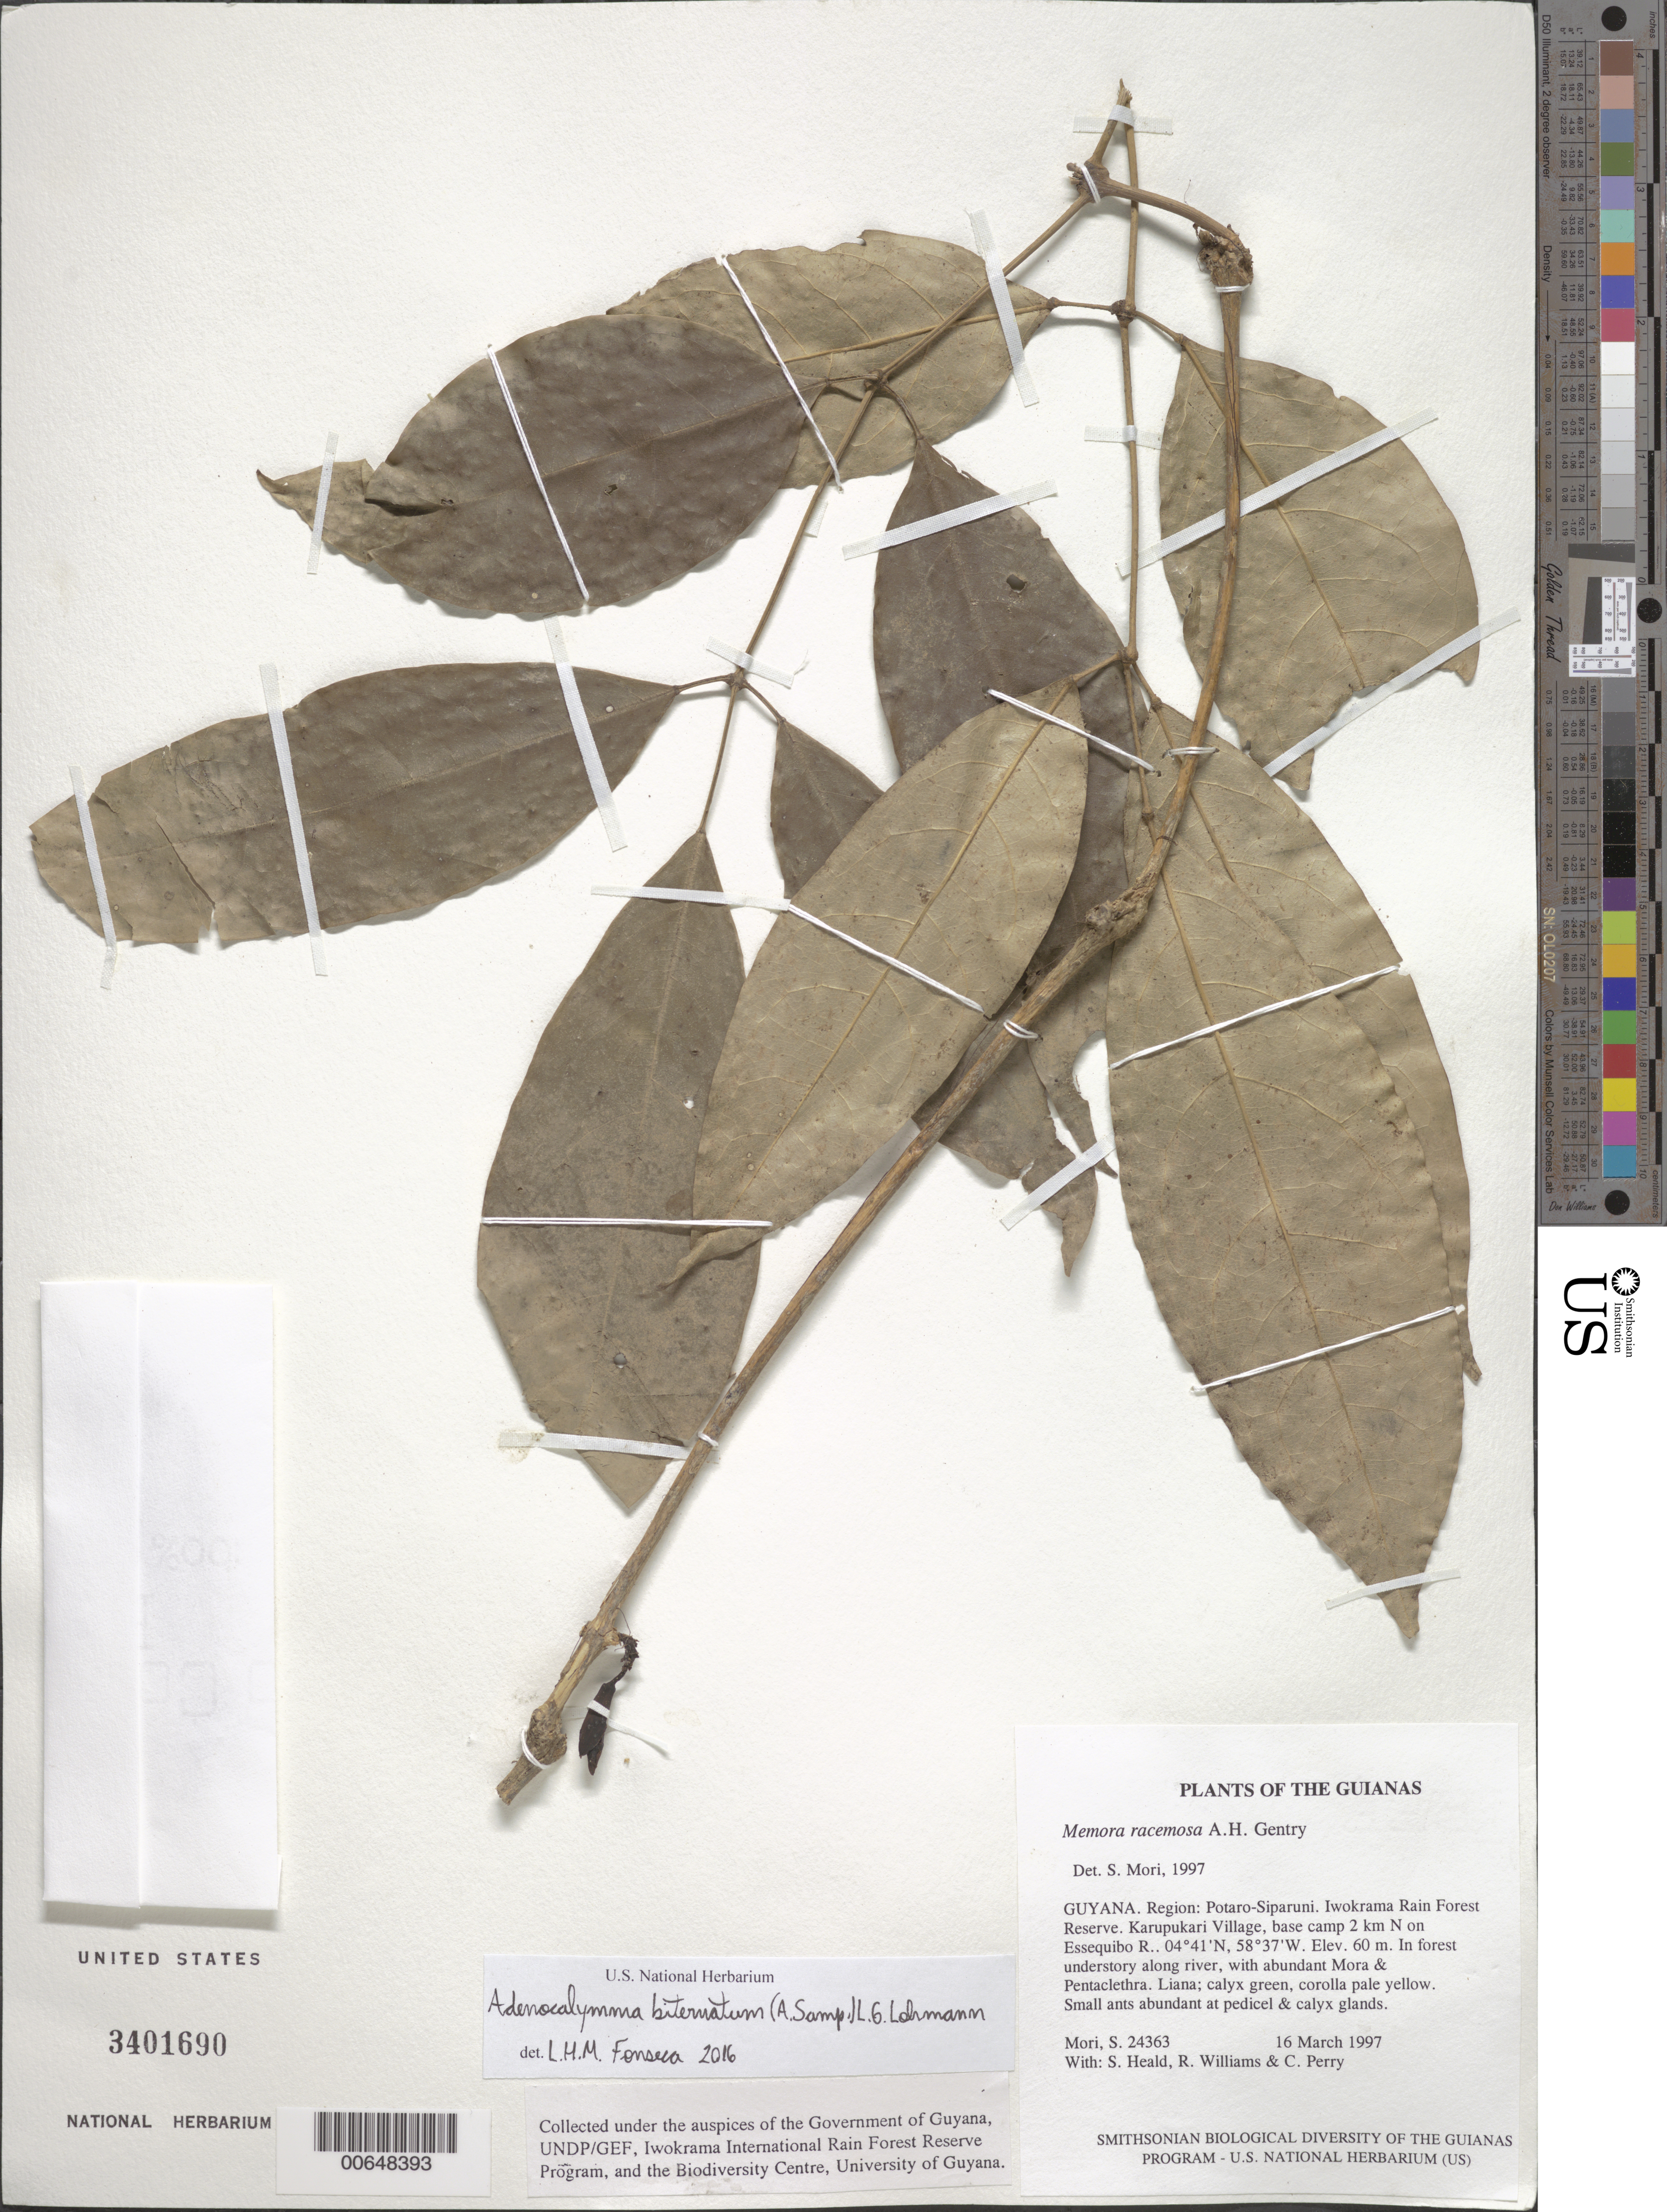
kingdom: Plantae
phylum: Tracheophyta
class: Magnoliopsida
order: Lamiales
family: Bignoniaceae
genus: Adenocalymma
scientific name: Adenocalymma racemosum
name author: (A.H. Gentry) L.G. Lohmann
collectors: S. Mori, S. Heald, R. Williams & C. Perry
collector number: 24363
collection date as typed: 16 March 1997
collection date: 1997-03-16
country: Guyana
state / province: Potaro-Siparuni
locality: Iwokrama Rain Forest Reserve. Karupukari Village, base camp 2 km N on Essequibo R.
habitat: In forest understory along river, with abundant Mora & Pentaclethra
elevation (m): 60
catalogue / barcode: US 3401690